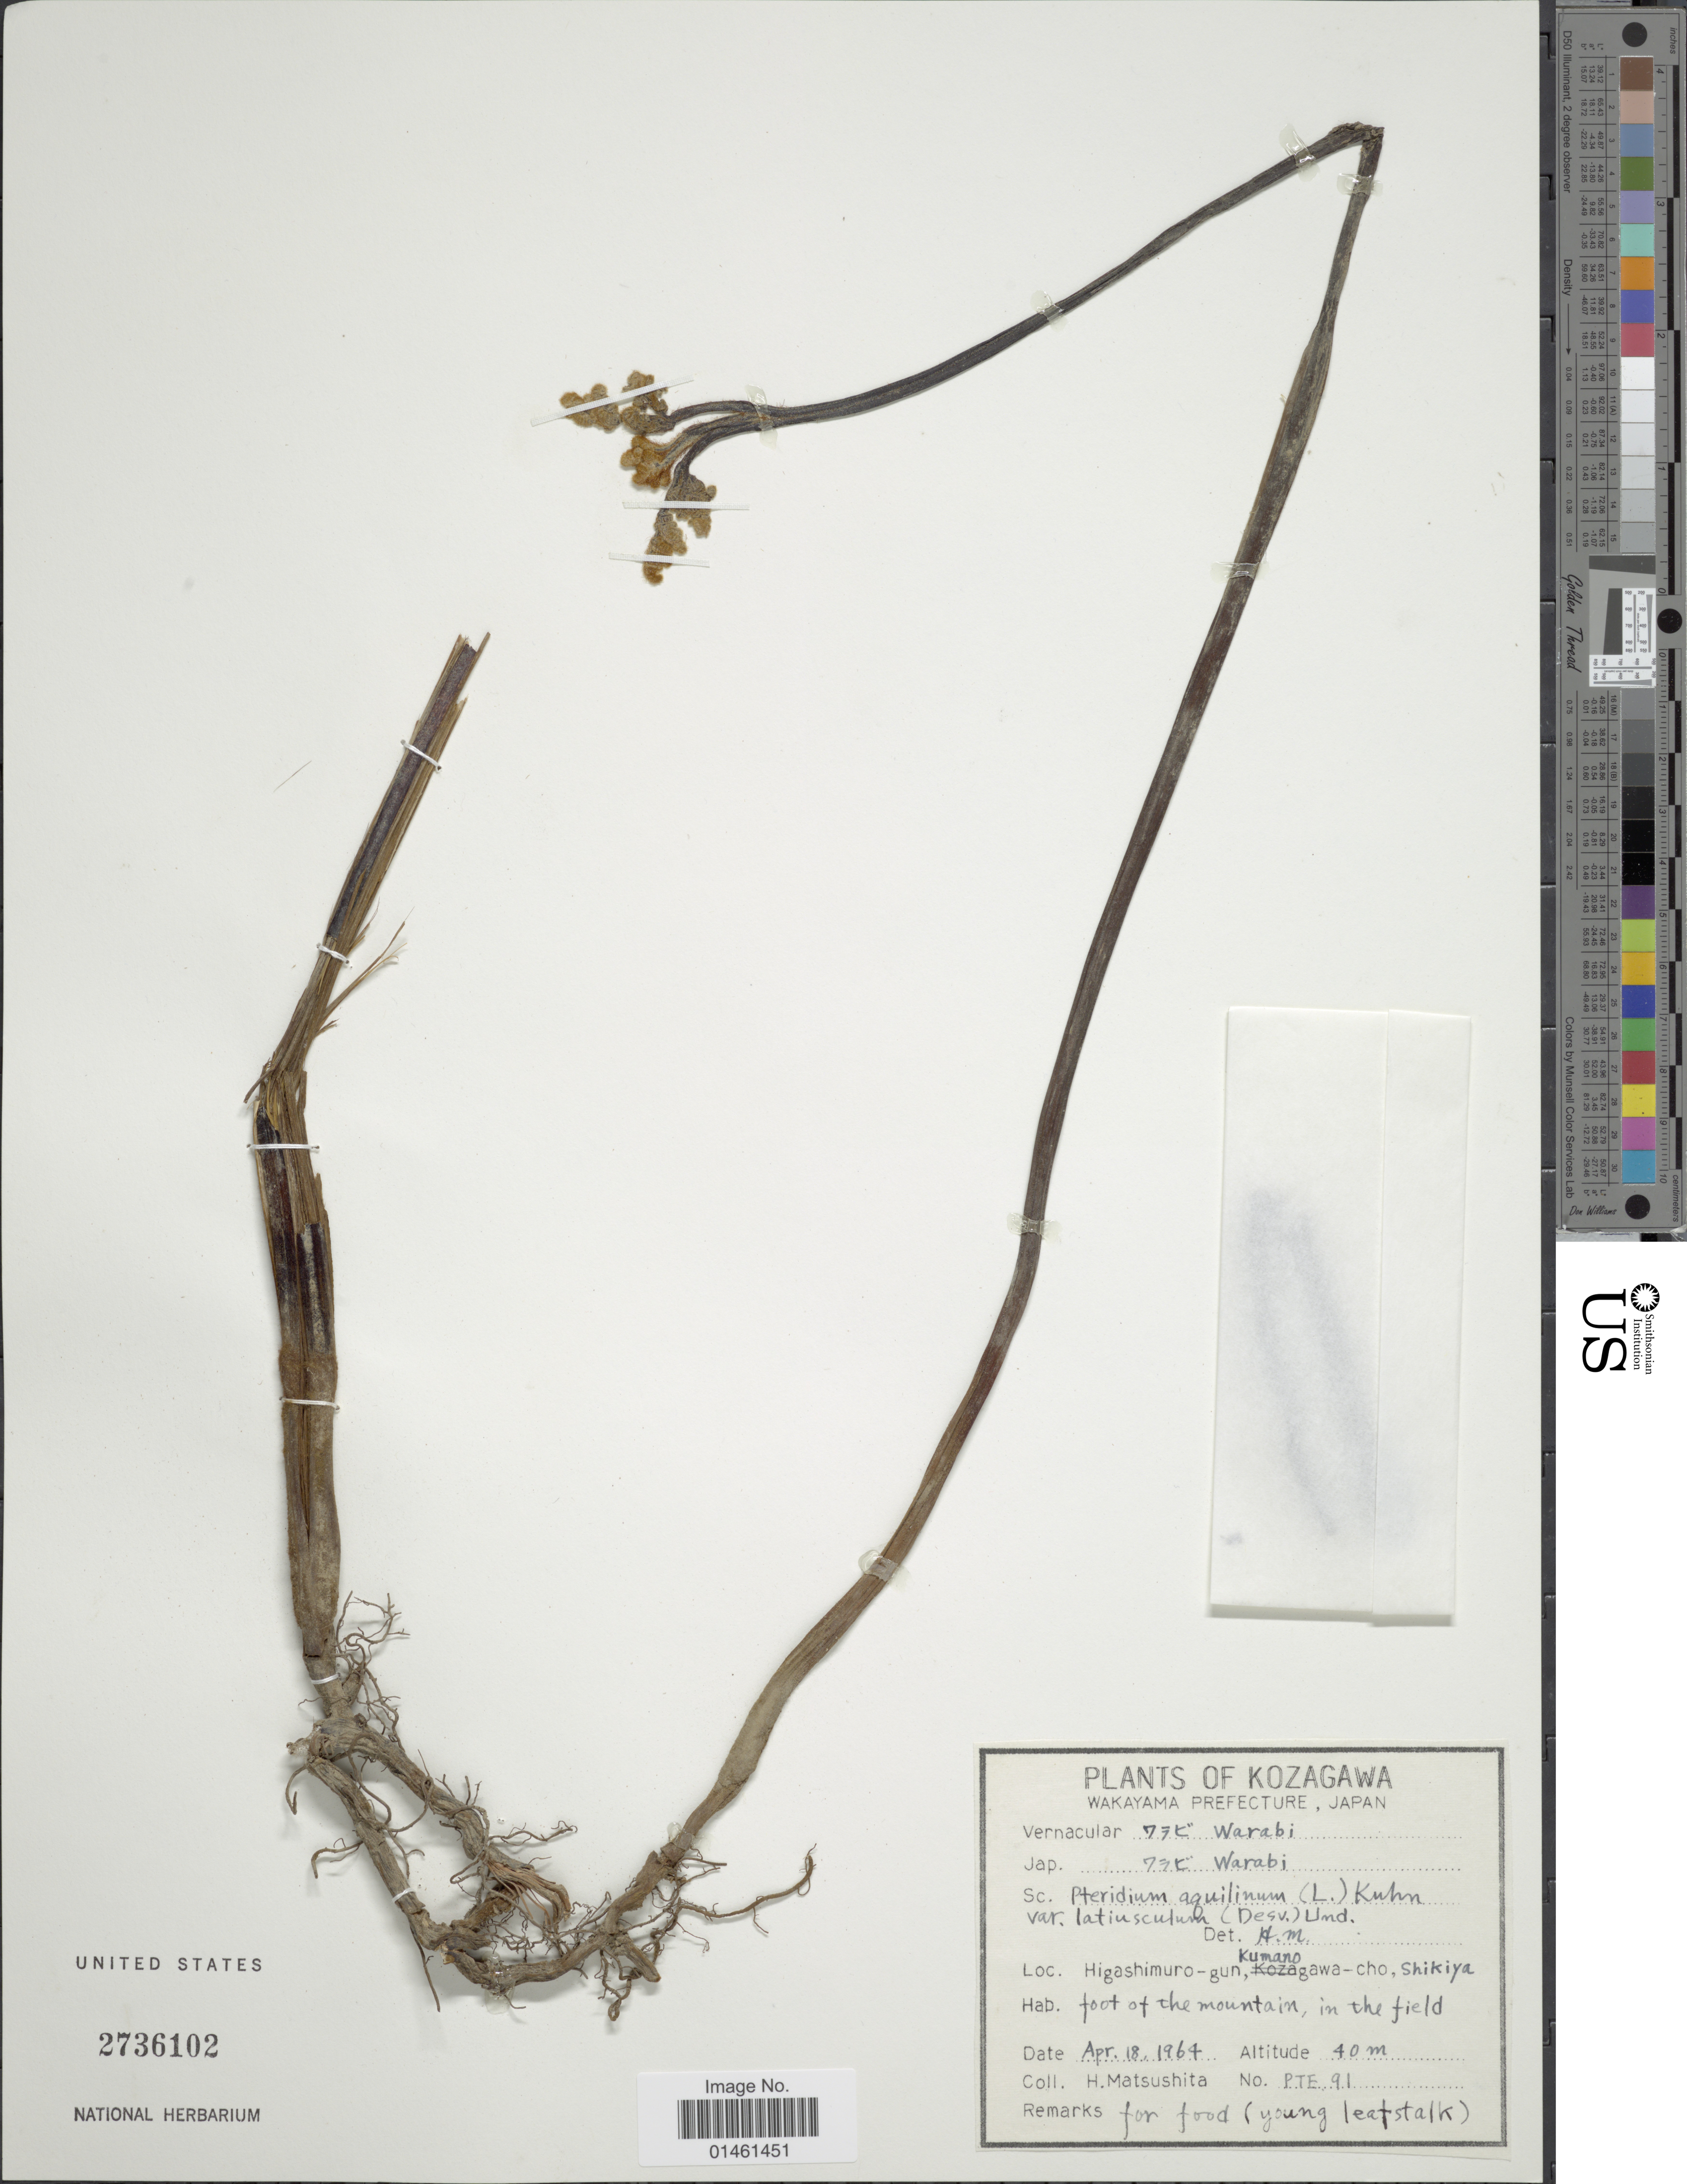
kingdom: Plantae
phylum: Tracheophyta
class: Polypodiopsida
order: Polypodiales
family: Dennstaedtiaceae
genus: Pteridium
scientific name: Pteridium aquilinum var. latiusculum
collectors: H. Matsushita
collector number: PTE90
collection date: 1964-04-18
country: Japan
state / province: Wakayama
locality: Kozagawam Wakayama prefecture, Higashimuro-gun, Kumanogawa-cho, Shikiya, foot of the mountain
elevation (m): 40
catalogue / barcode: US 2736102